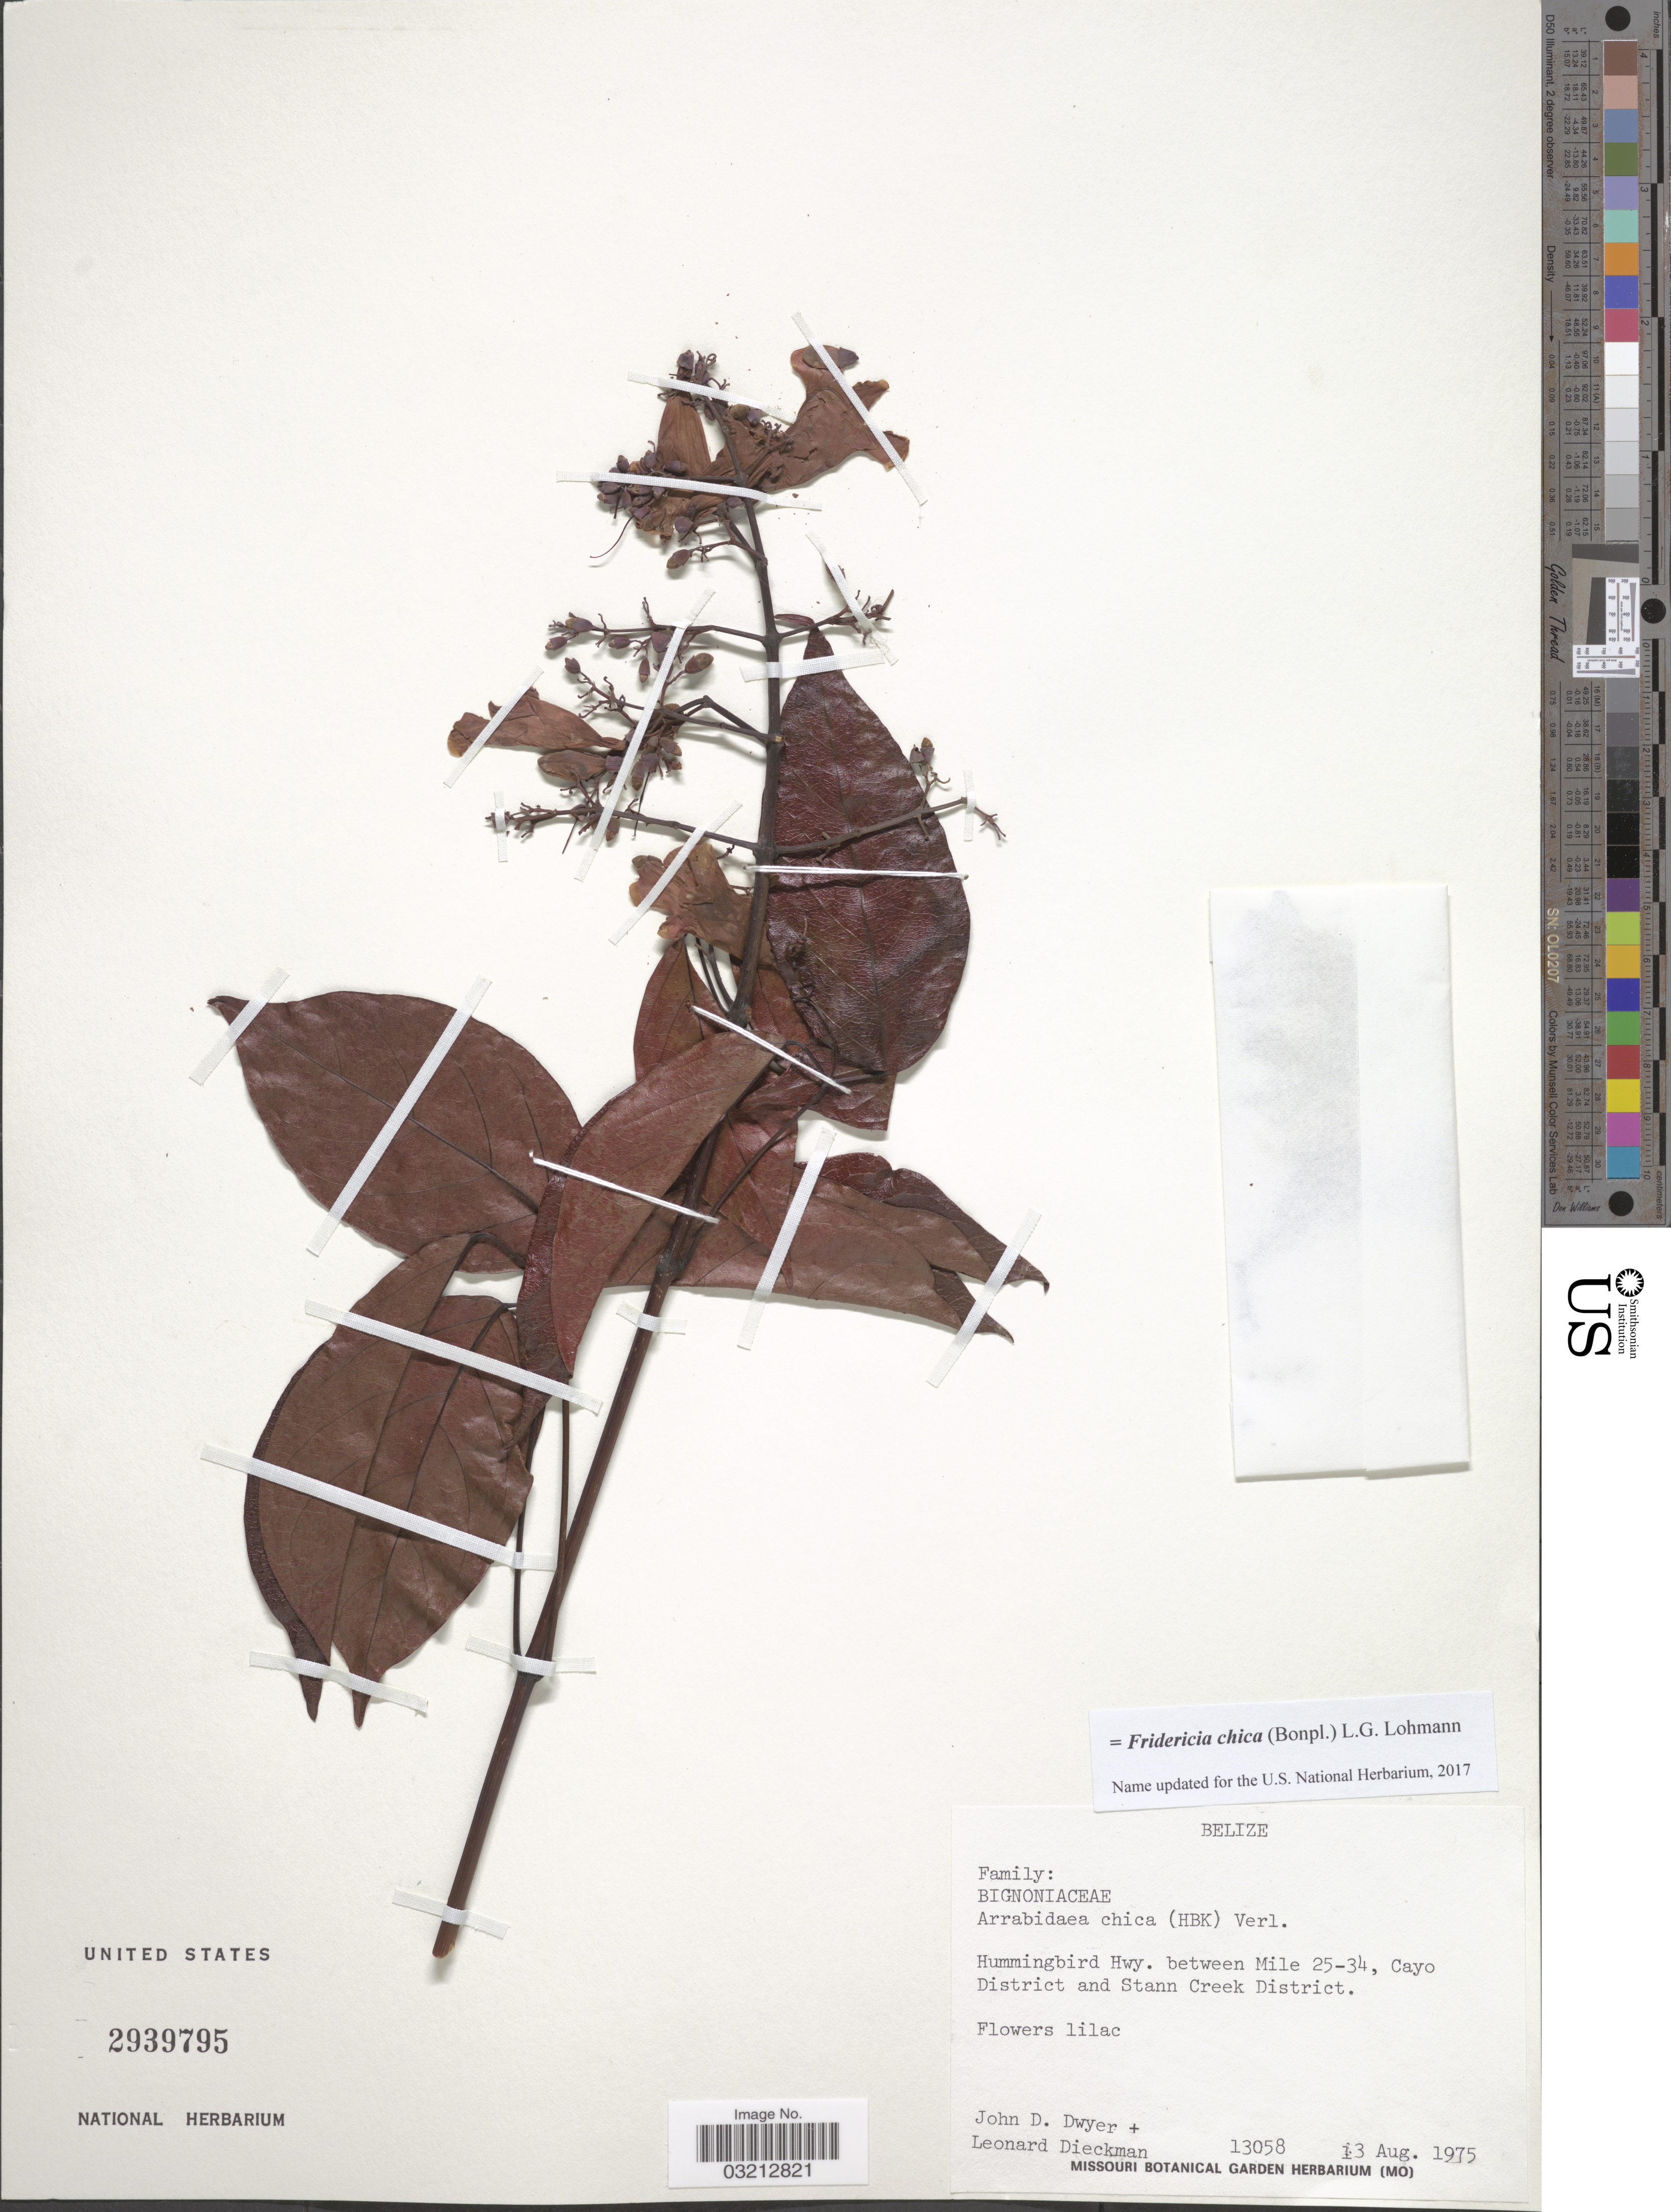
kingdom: Plantae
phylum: Tracheophyta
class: Magnoliopsida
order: Lamiales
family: Bignoniaceae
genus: Fridericia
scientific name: Fridericia chica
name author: (Bonpl.) L.G. Lohmann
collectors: J. D. Dwyer & L. Dieckman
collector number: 13058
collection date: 1975-08-13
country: Belize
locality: Hummingbird Hwy. between Mile 25-34, Cayo District and Stann Creek District.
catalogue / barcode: US 2939795